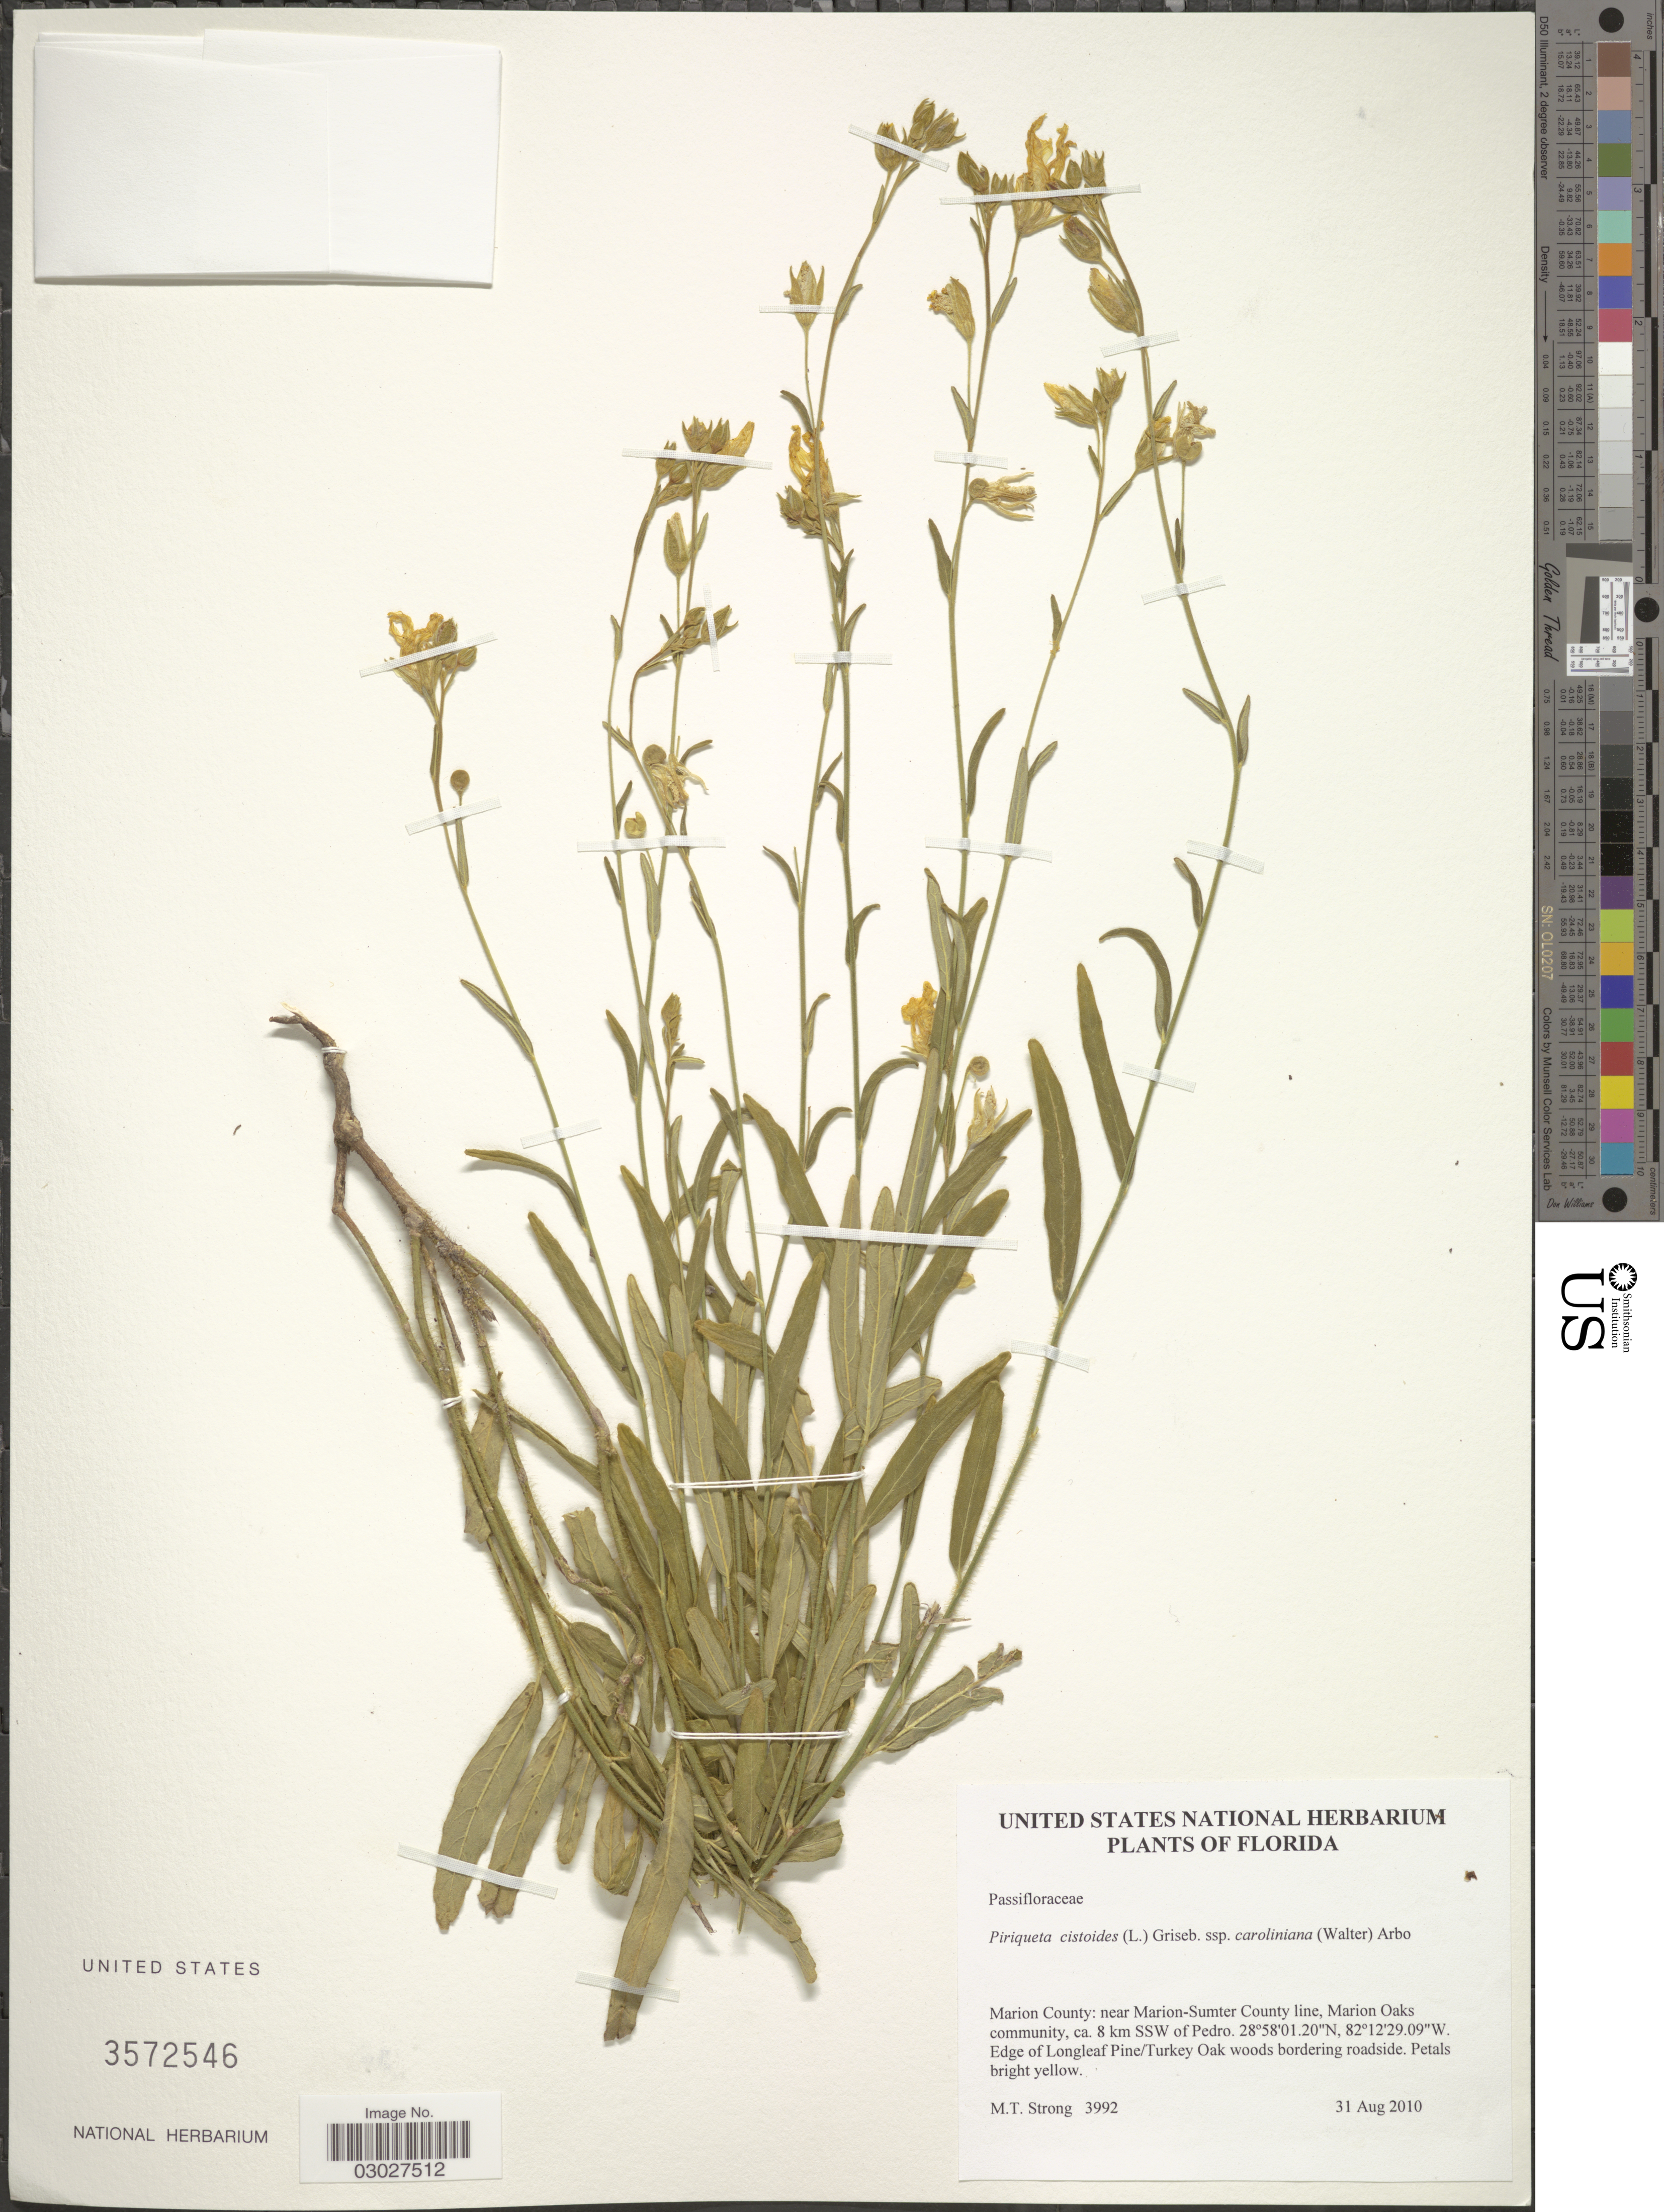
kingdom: Plantae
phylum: Tracheophyta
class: Magnoliopsida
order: Malpighiales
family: Turneraceae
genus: Piriqueta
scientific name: Piriqueta cistoides subsp. caroliniana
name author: (Walter) Arbo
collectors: M. T. Strong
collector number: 3992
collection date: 2010-08-31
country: United States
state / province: Florida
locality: Marion County: near Marion-Sumter County line, Marion Oak community, ca. 8 km SSW of Pedro.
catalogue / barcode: US 3572546